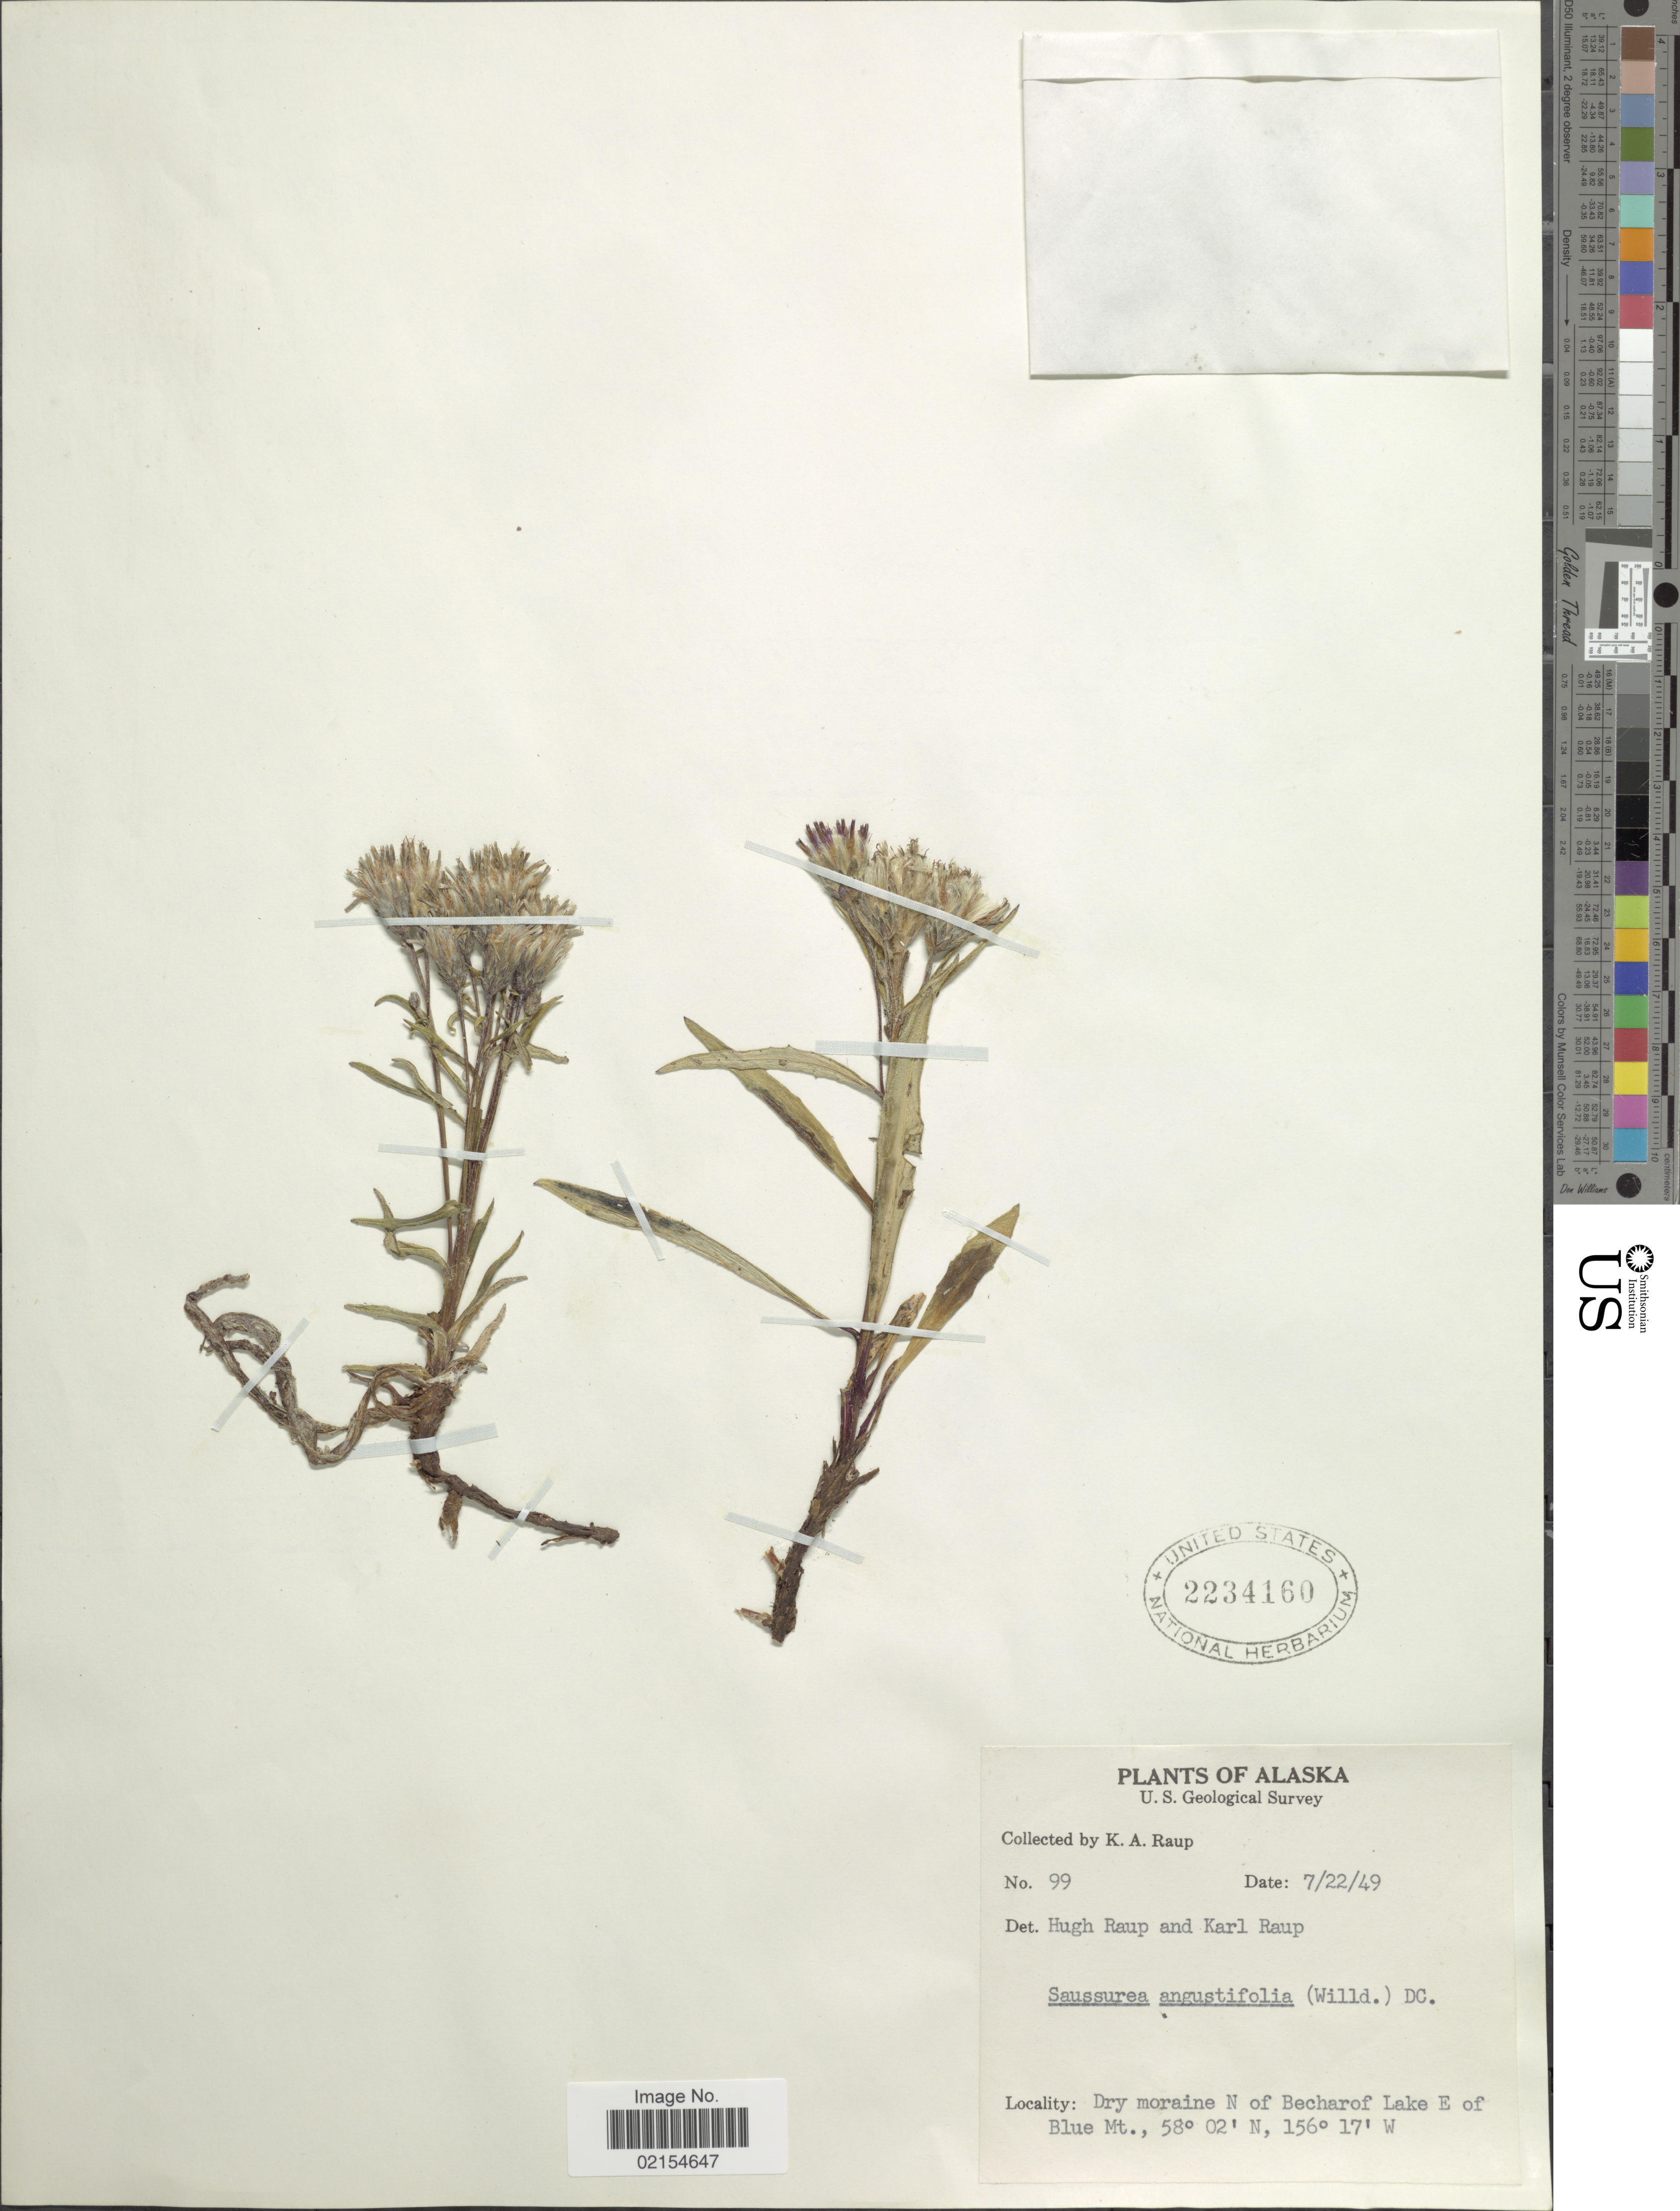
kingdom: Plantae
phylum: Tracheophyta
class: Magnoliopsida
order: Asterales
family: Asteraceae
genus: Saussurea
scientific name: Saussurea angustifolia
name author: (L.) DC.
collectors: K. Raup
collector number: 99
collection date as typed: Transcribed d/m/y: 22/7/49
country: United States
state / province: Alaska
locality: Dry morane N of Becharod Lake E of Blue Mt.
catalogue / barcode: US 2234160